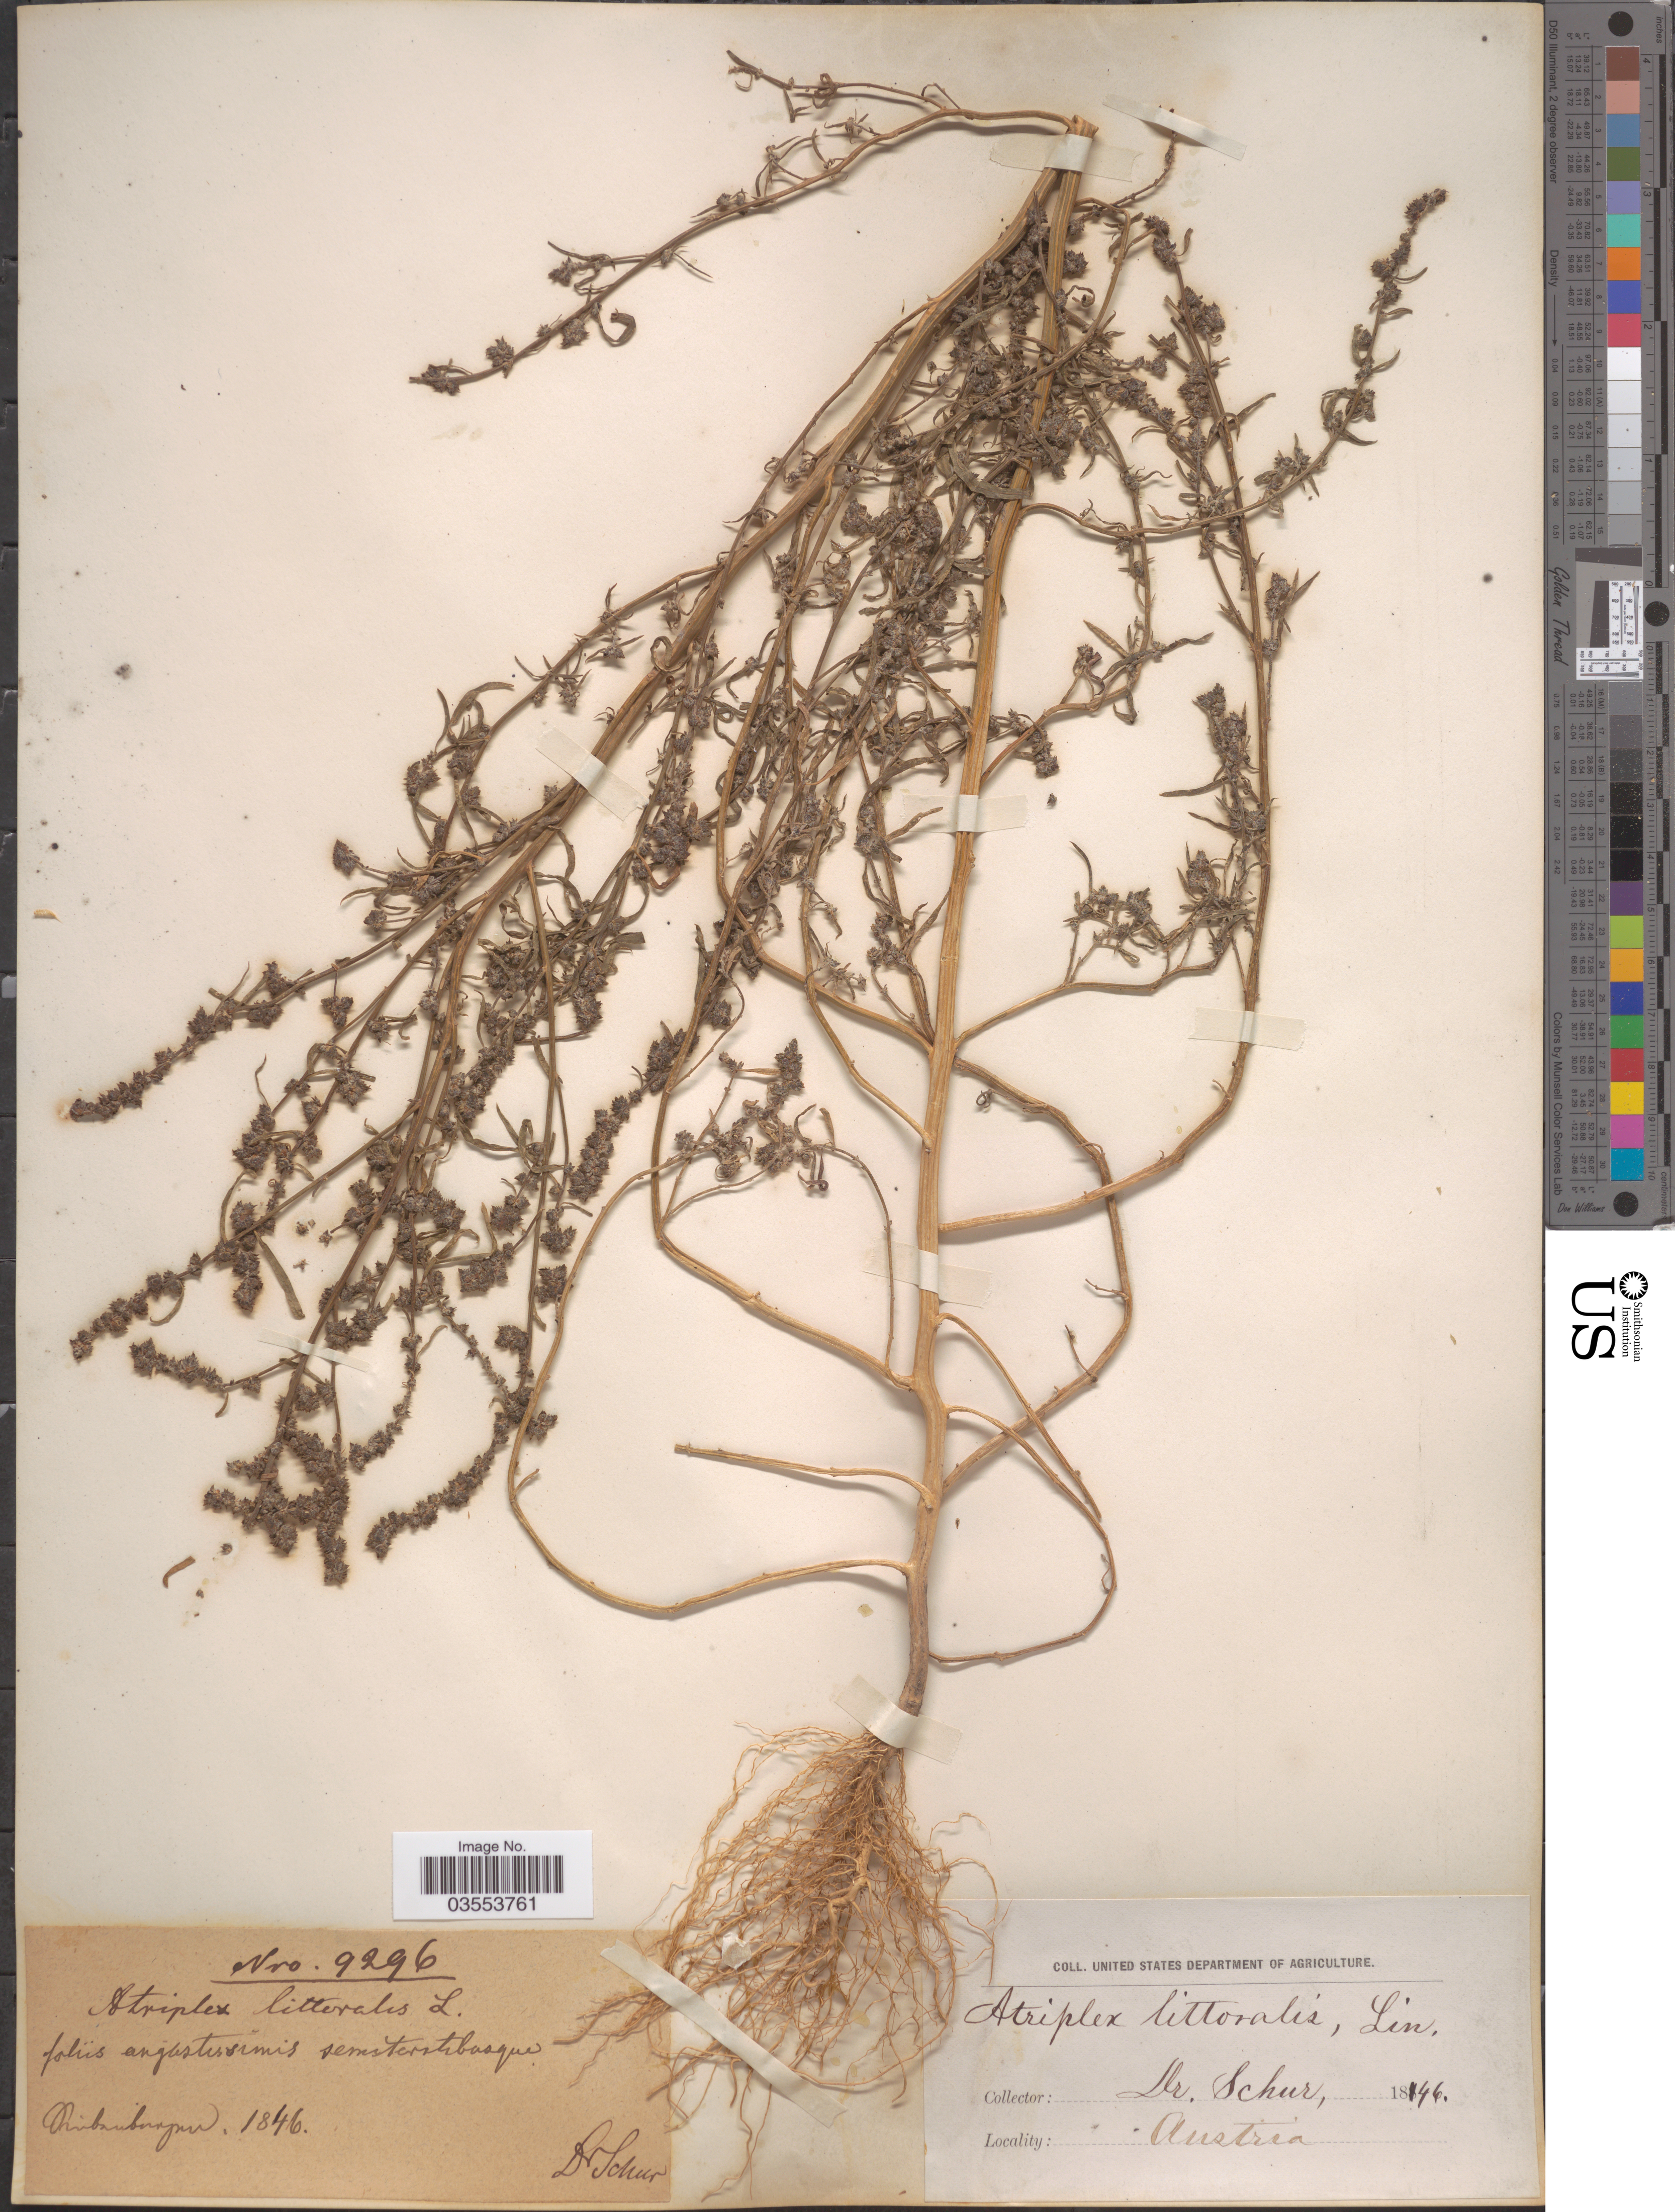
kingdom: Plantae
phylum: Tracheophyta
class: Magnoliopsida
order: Caryophyllales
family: Amaranthaceae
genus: Atriplex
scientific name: Atriplex littoralis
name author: L.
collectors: Schur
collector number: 9296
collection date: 1846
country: Austria